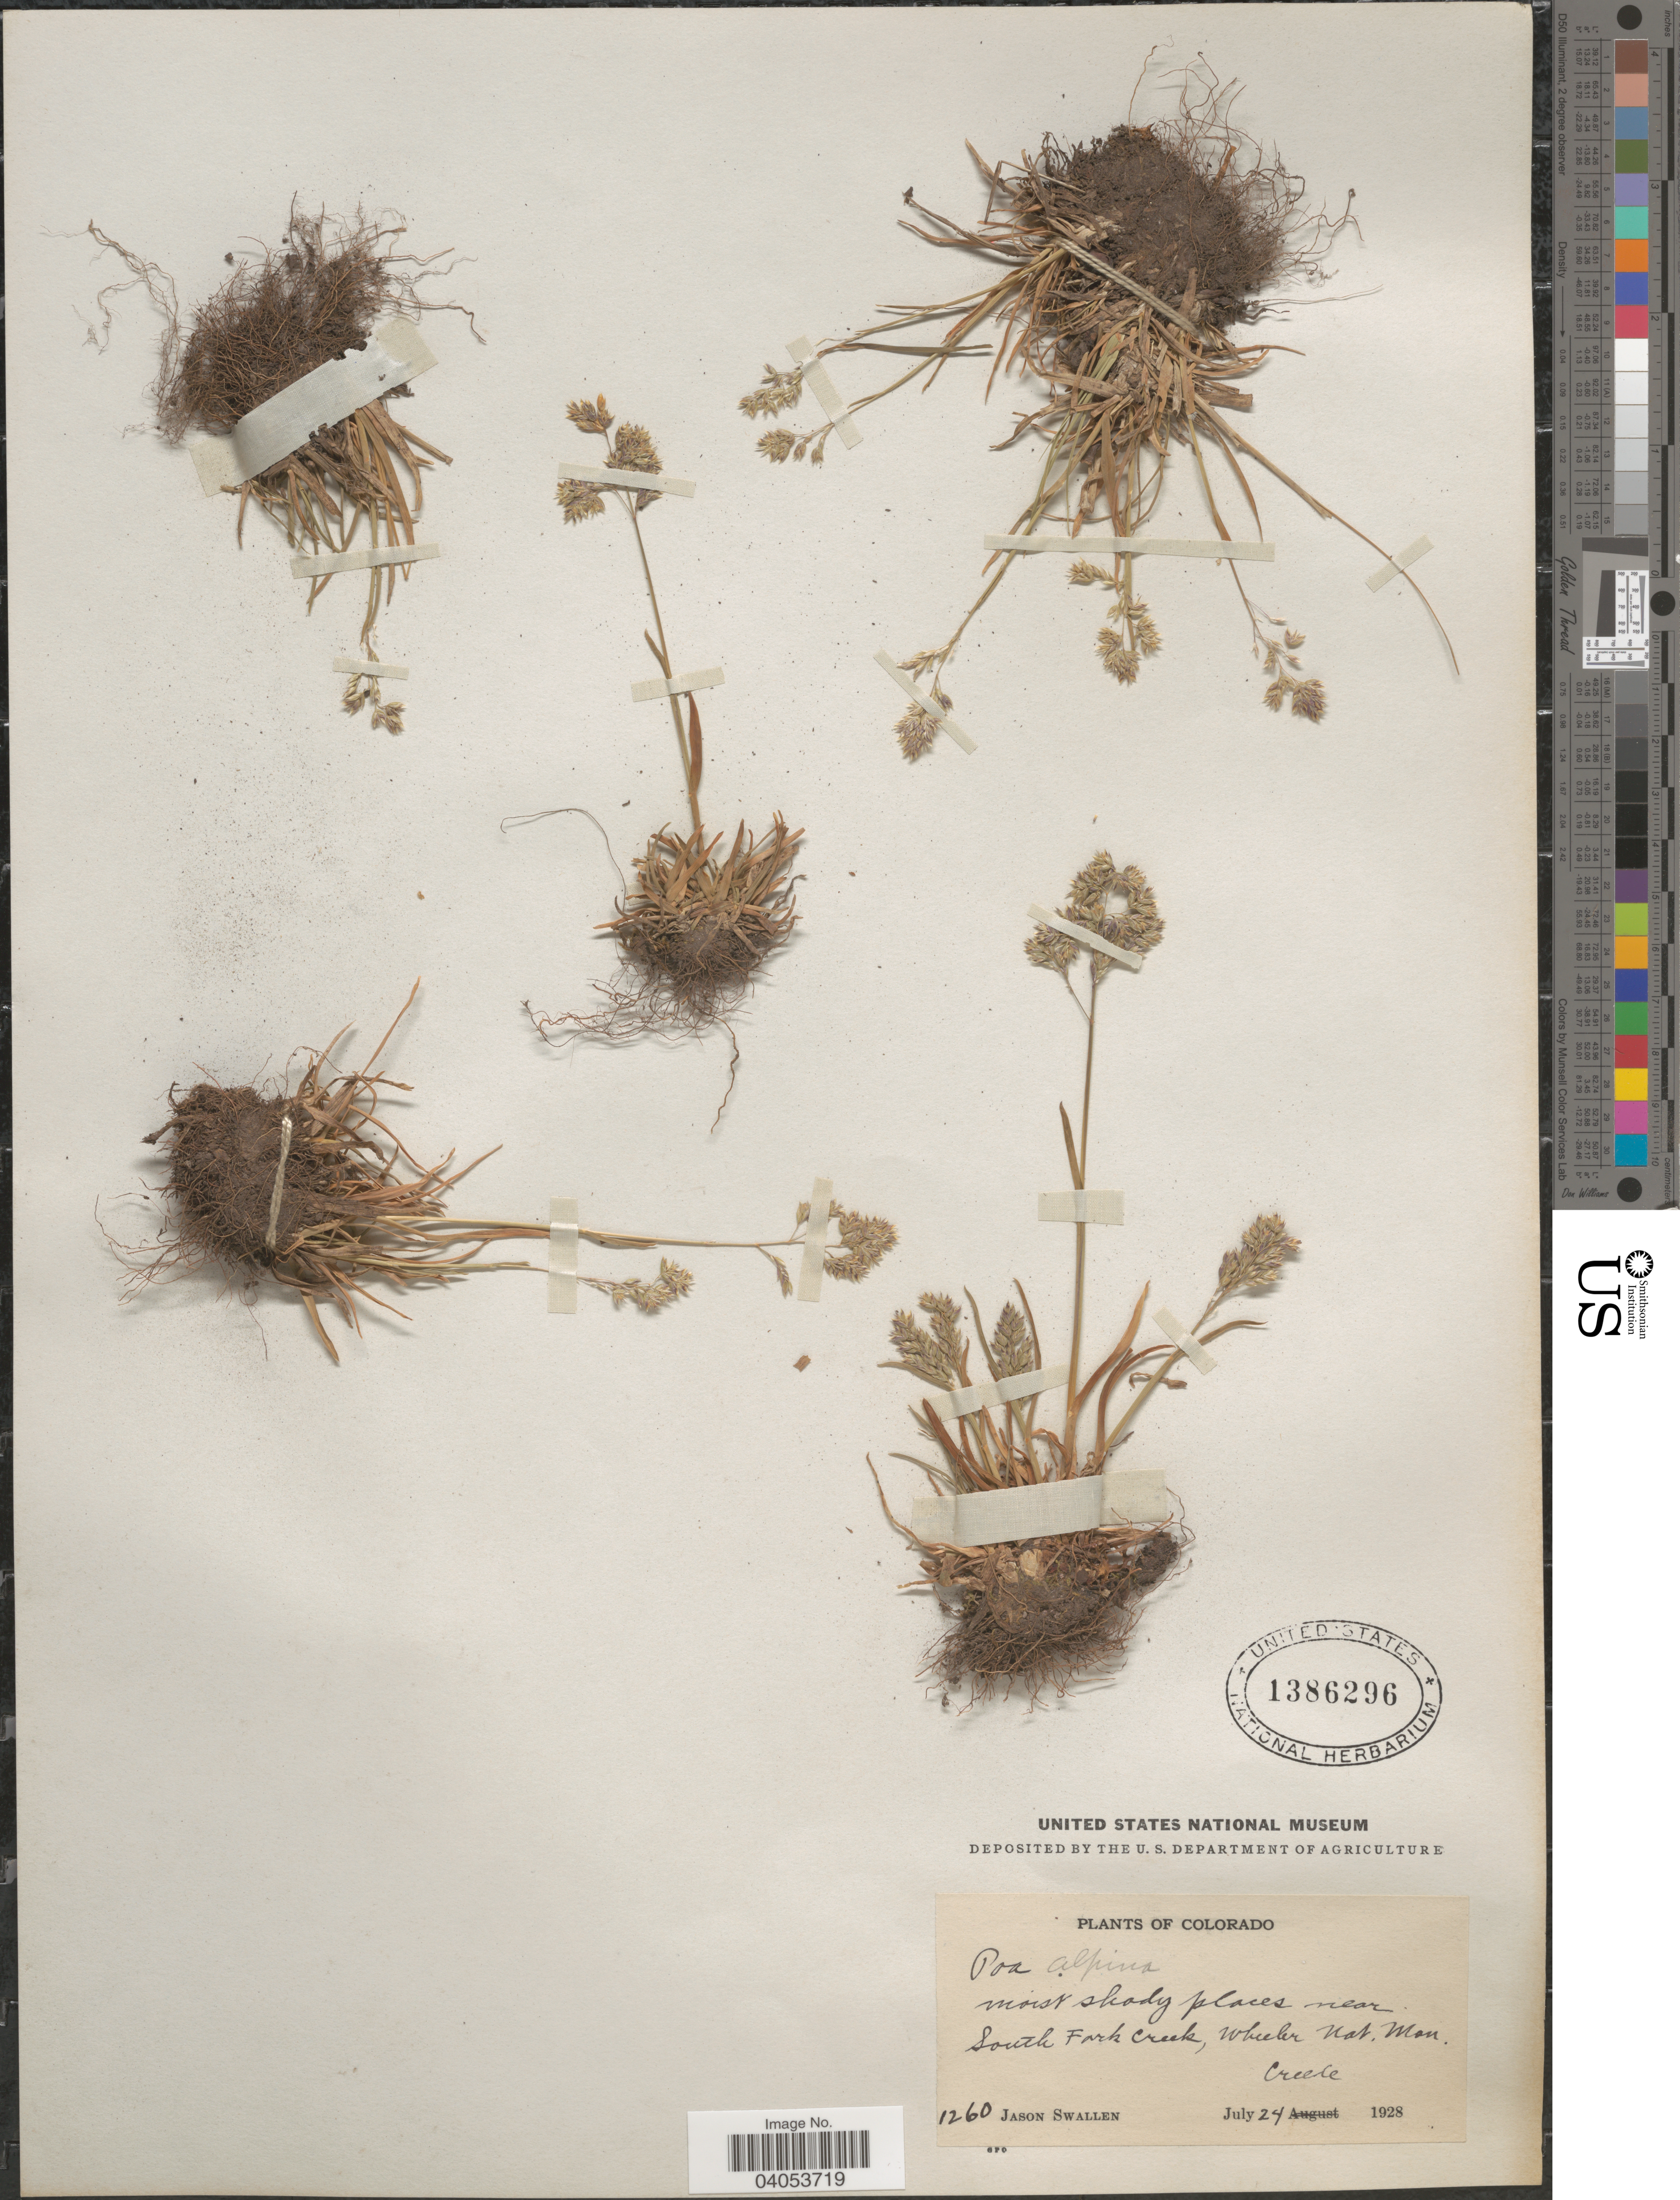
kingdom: Plantae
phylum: Tracheophyta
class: Liliopsida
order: Poales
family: Poaceae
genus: Poa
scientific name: Poa alpina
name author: L.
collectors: J. R. Swallen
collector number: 1260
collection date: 1928-07-24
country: United States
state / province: Colorado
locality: Moist shady places near South Fork Creek, Wheeler Nat. Mon. Creede.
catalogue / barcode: US 1386296